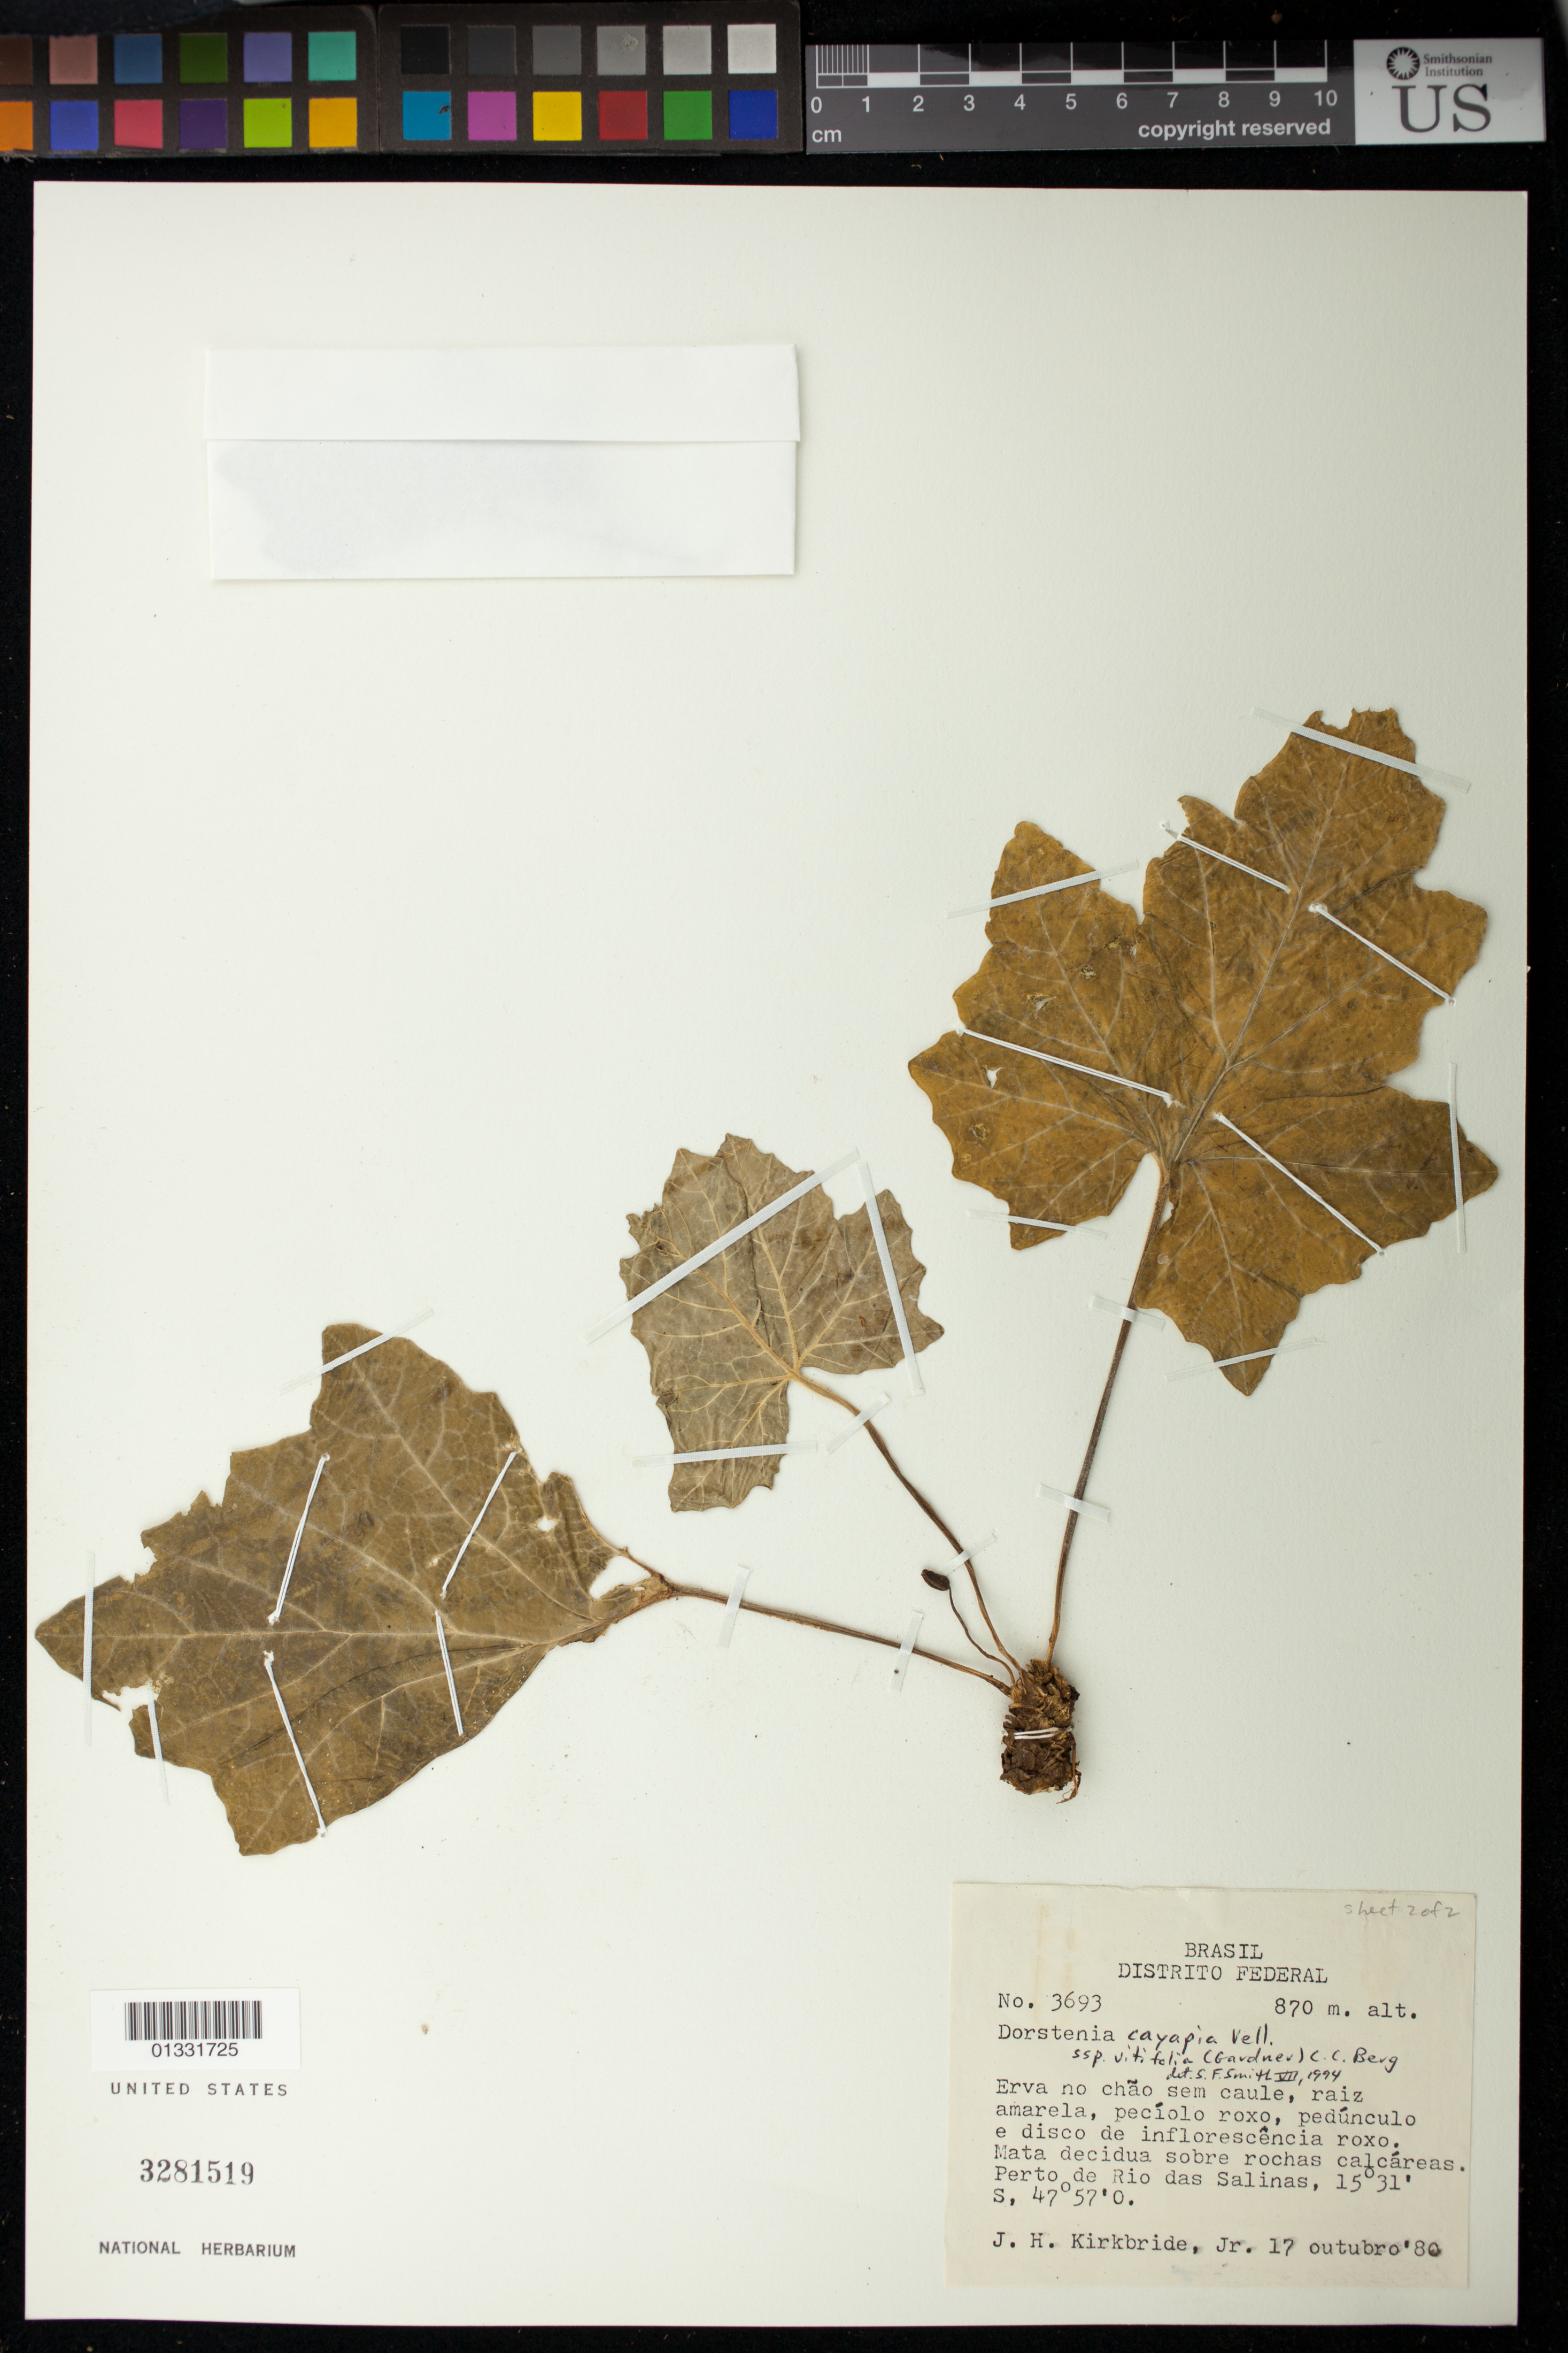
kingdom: Plantae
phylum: Tracheophyta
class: Magnoliopsida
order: Rosales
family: Moraceae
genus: Dorstenia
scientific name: Dorstenia cayapia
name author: Vell.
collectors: J. H. Kirkbride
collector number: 3693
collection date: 1980-10-17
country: Brazil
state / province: Distrito Federal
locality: Perto de Rio das Salinas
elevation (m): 870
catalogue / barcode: US 3281519